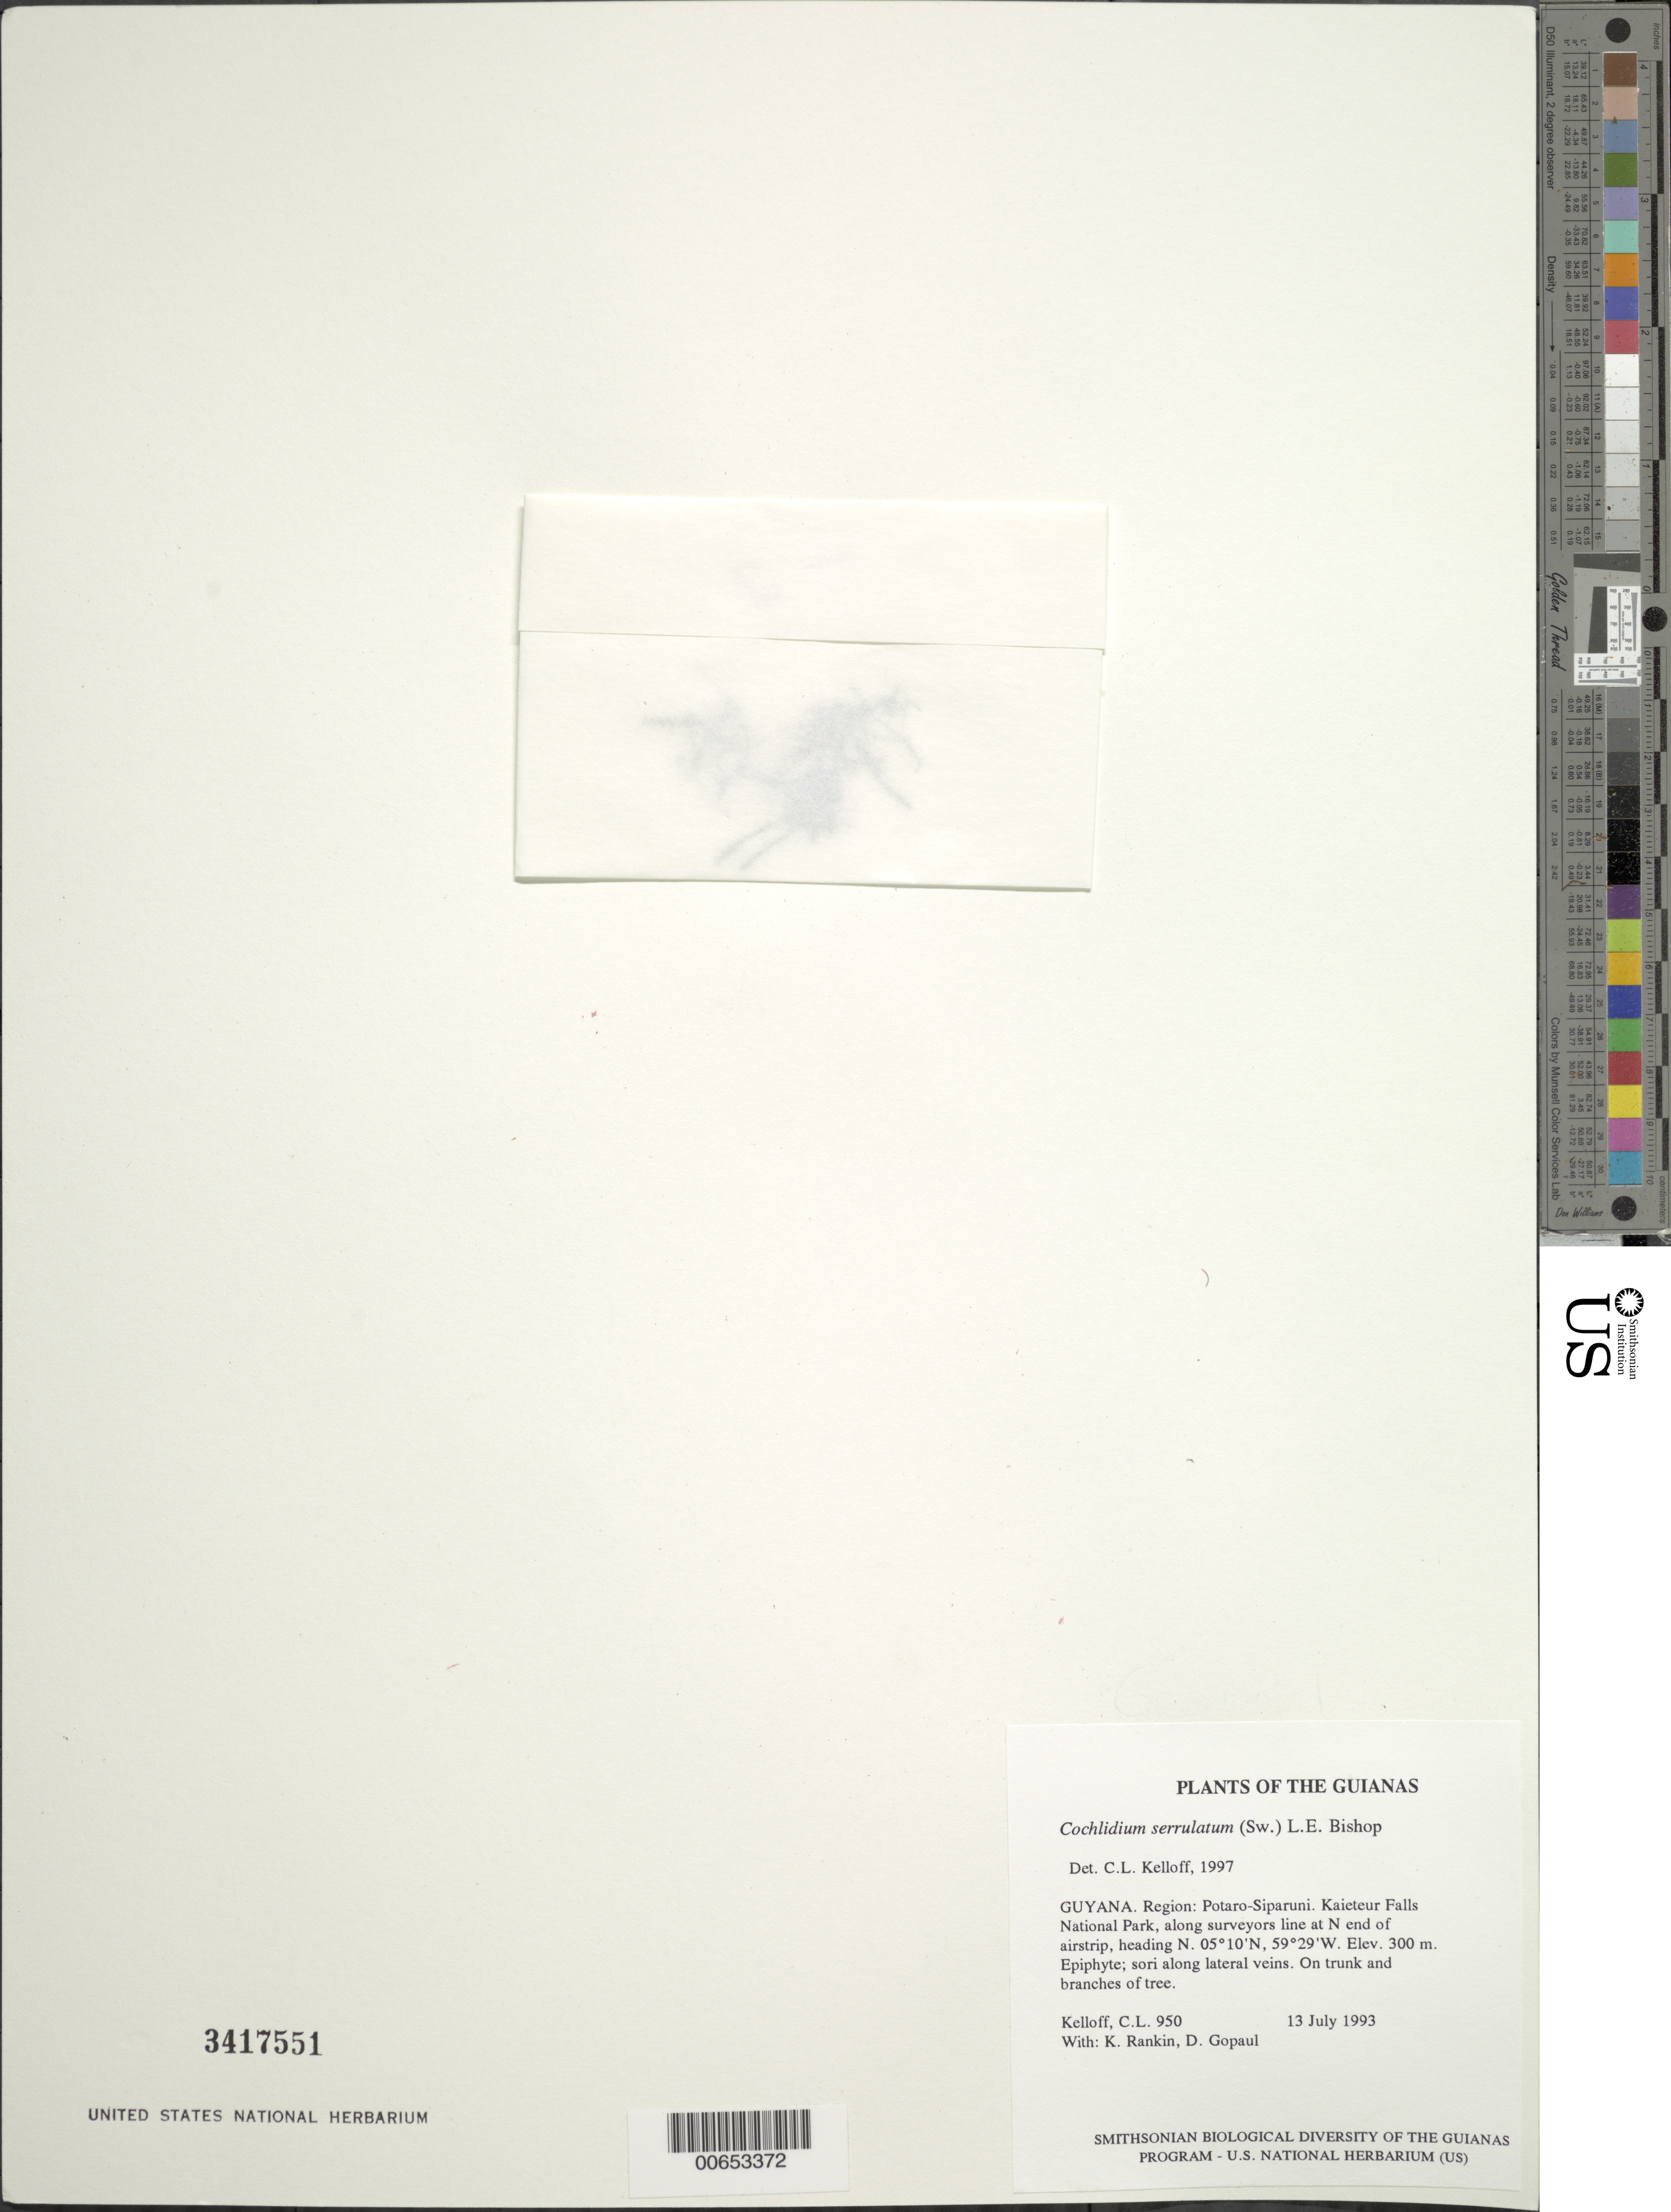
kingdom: Plantae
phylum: Tracheophyta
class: Polypodiopsida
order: Polypodiales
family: Polypodiaceae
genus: Cochlidium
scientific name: Cochlidium serrulatum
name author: (Sw.) L.E. Bishop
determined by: Kelloff, Carol L., (US), Smithsonian Institution - National Museum of Natural History (UNITED STATES)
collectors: C. L. Kelloff, K. Rankin & D. Gopaul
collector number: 950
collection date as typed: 13 July 1993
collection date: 1993-07-13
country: Guyana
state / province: Potaro-Siparuni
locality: Kaieteur Falls National Park, along surveyors line at N end of airstrip, heading N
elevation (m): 300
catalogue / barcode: US 3417551